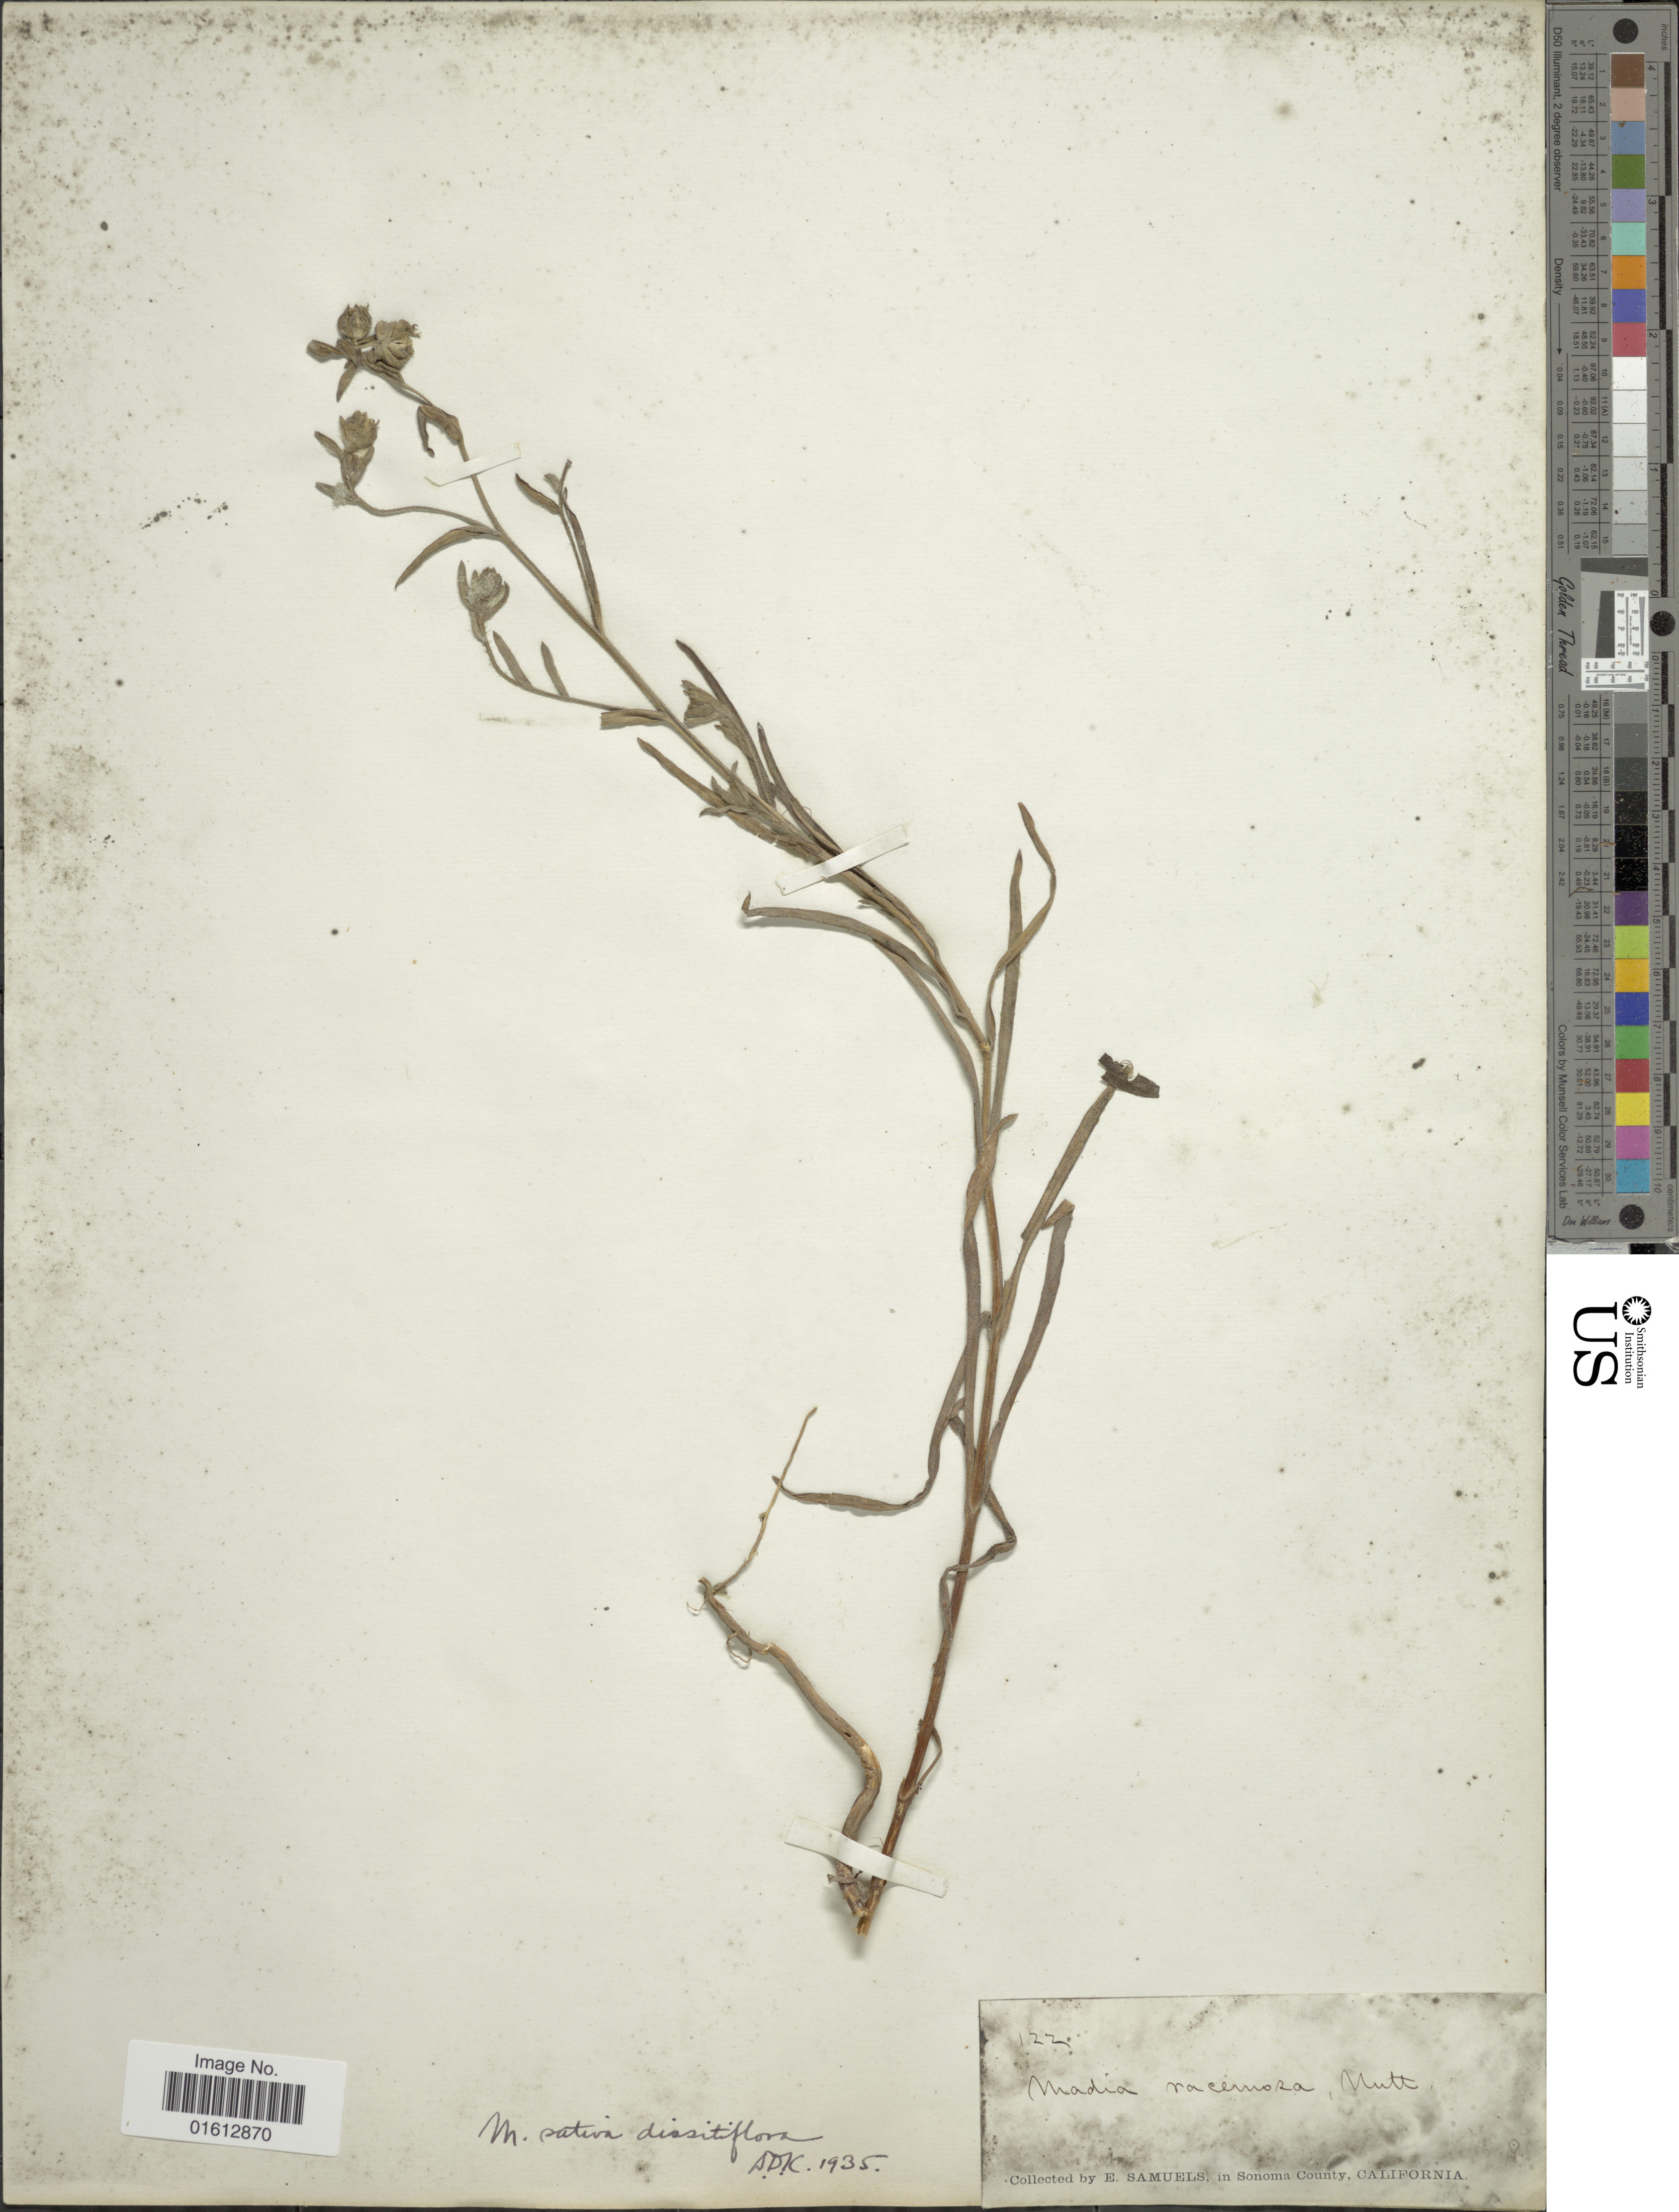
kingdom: Plantae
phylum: Tracheophyta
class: Magnoliopsida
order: Asterales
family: Asteraceae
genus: Madia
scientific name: Madia gracilis subsp. gracilis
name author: (Sm.) D.D. Keck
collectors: E. Samuels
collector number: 122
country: United States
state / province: California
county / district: Sonoma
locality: California, Sonoma County.